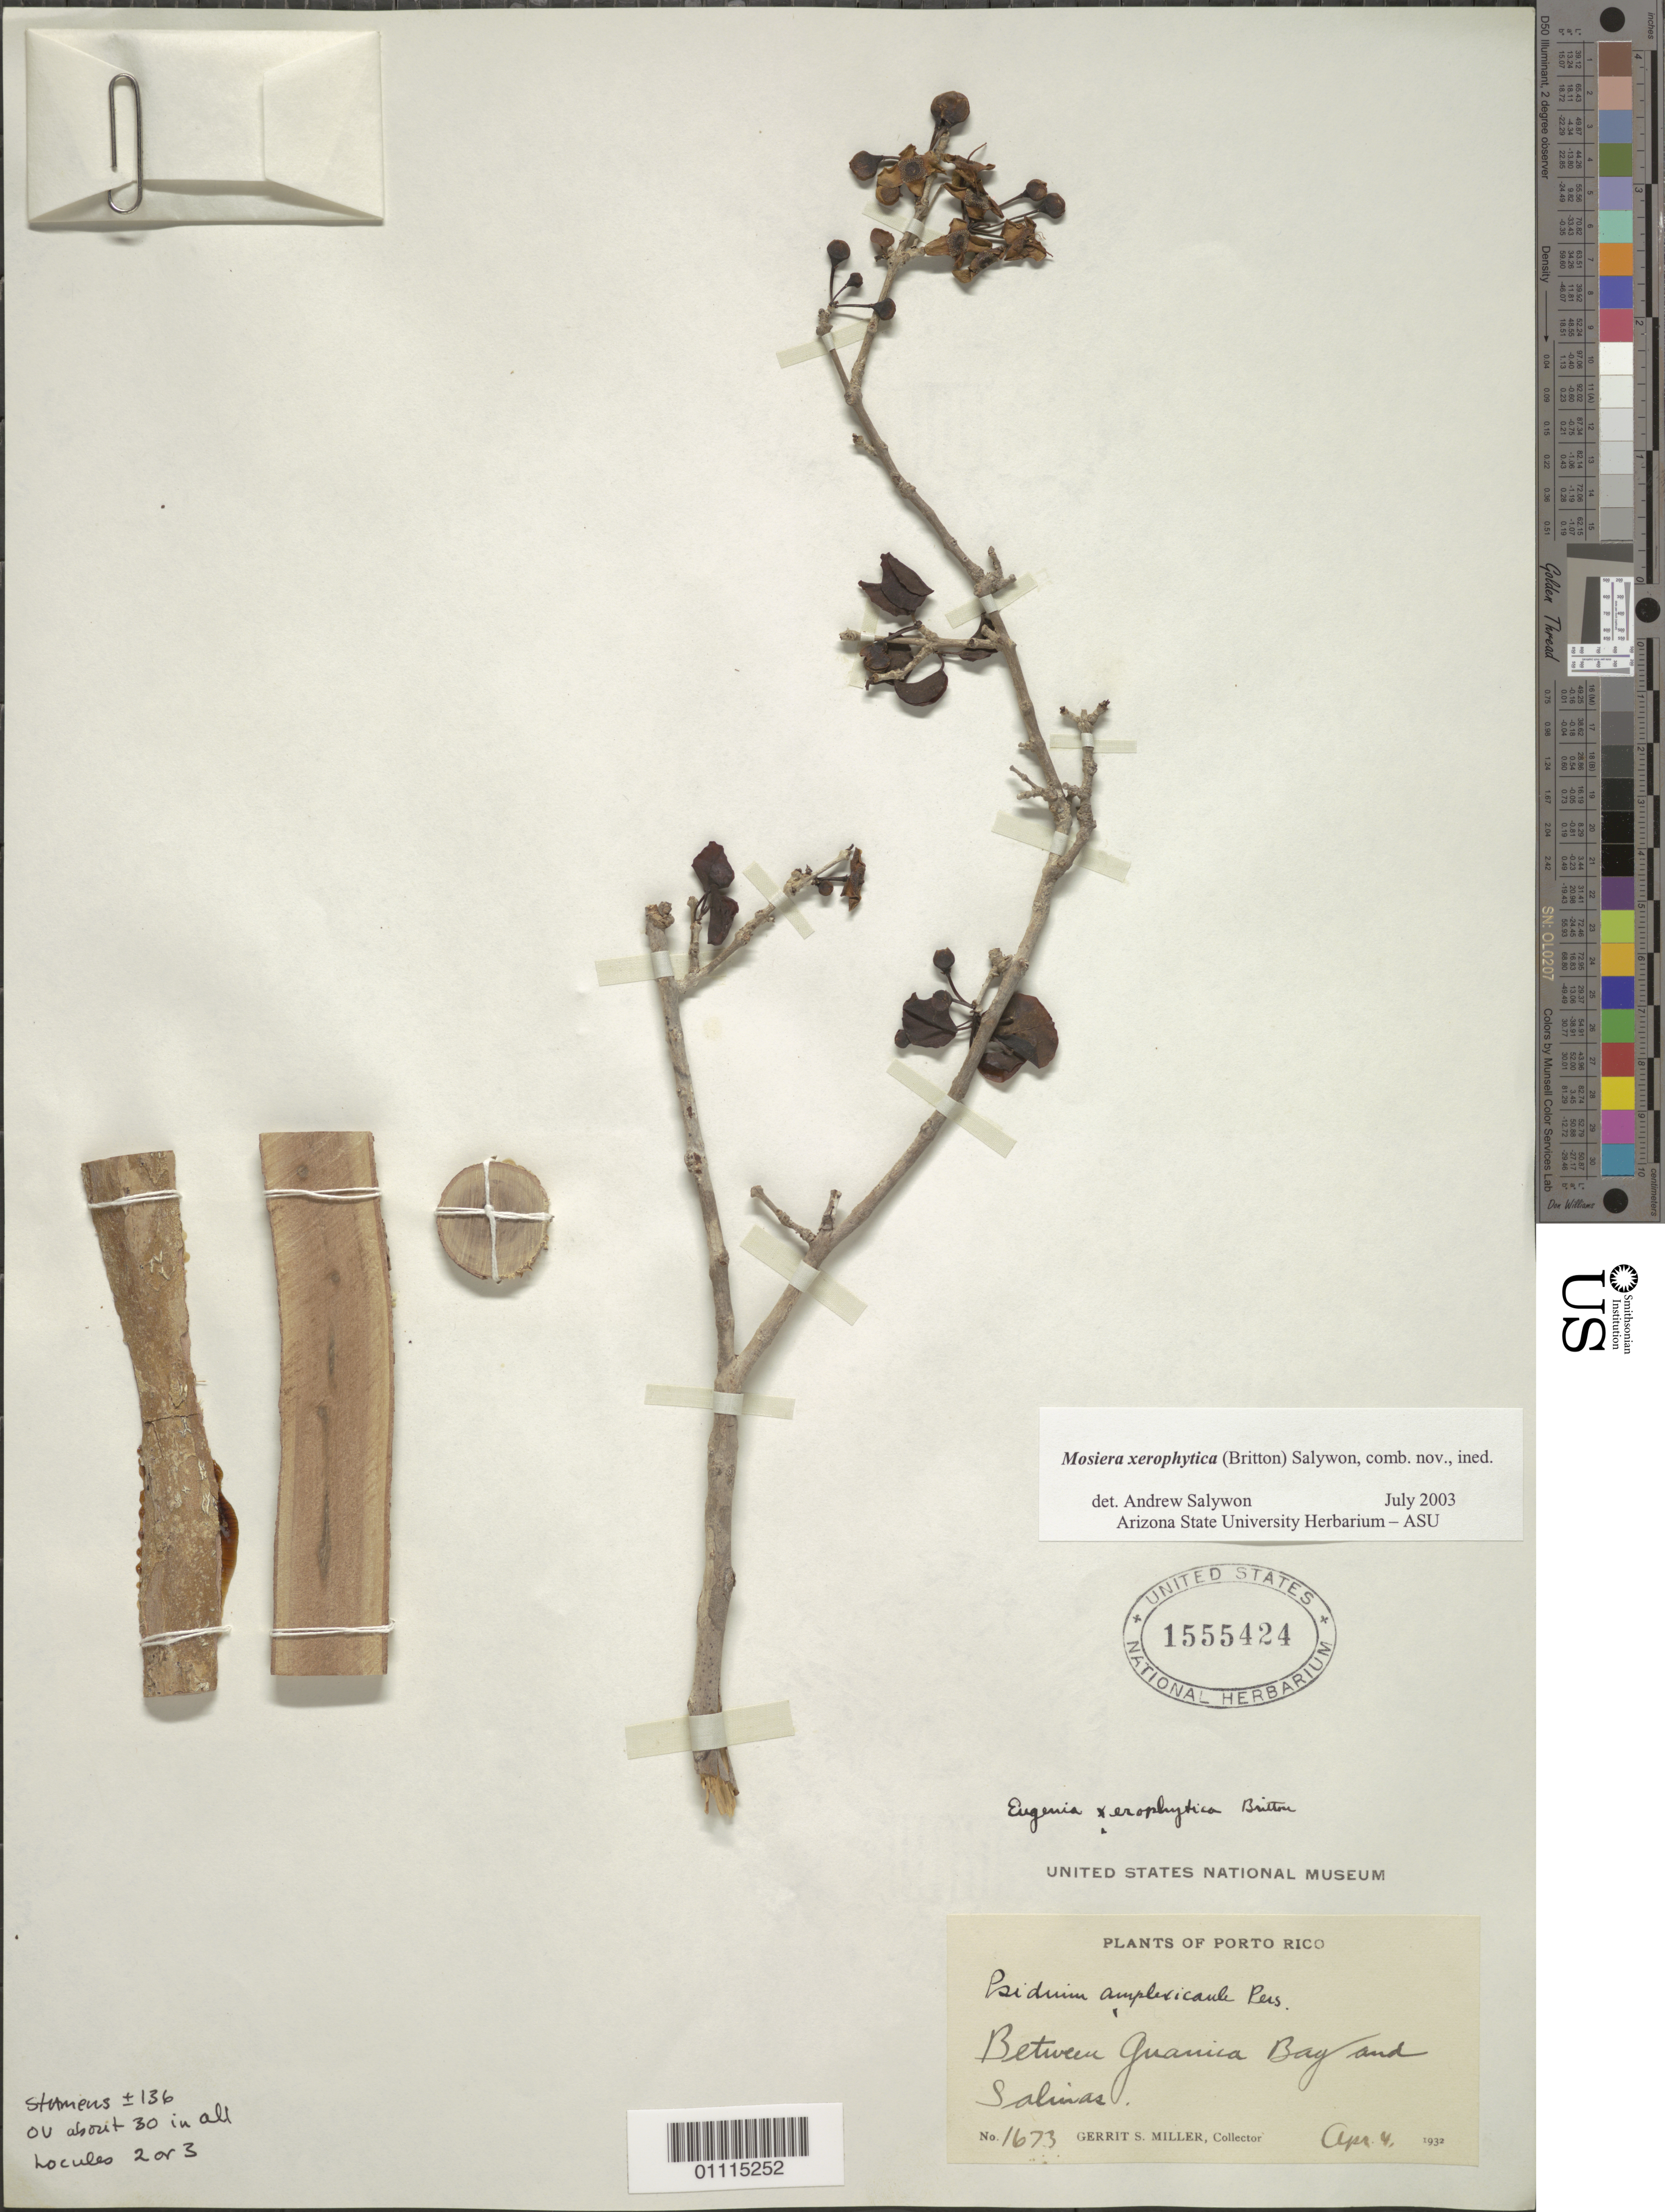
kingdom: Plantae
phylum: Tracheophyta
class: Magnoliopsida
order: Myrtales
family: Myrtaceae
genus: Mosiera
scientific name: Mosiera xerophytica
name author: (Britton) Salywon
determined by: Salywon, A. M., (ASU)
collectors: G. S. Miller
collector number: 1673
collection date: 1932-04-04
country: Puerto Rico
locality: Between Guanica Bay and Salinas.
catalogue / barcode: US 1555424